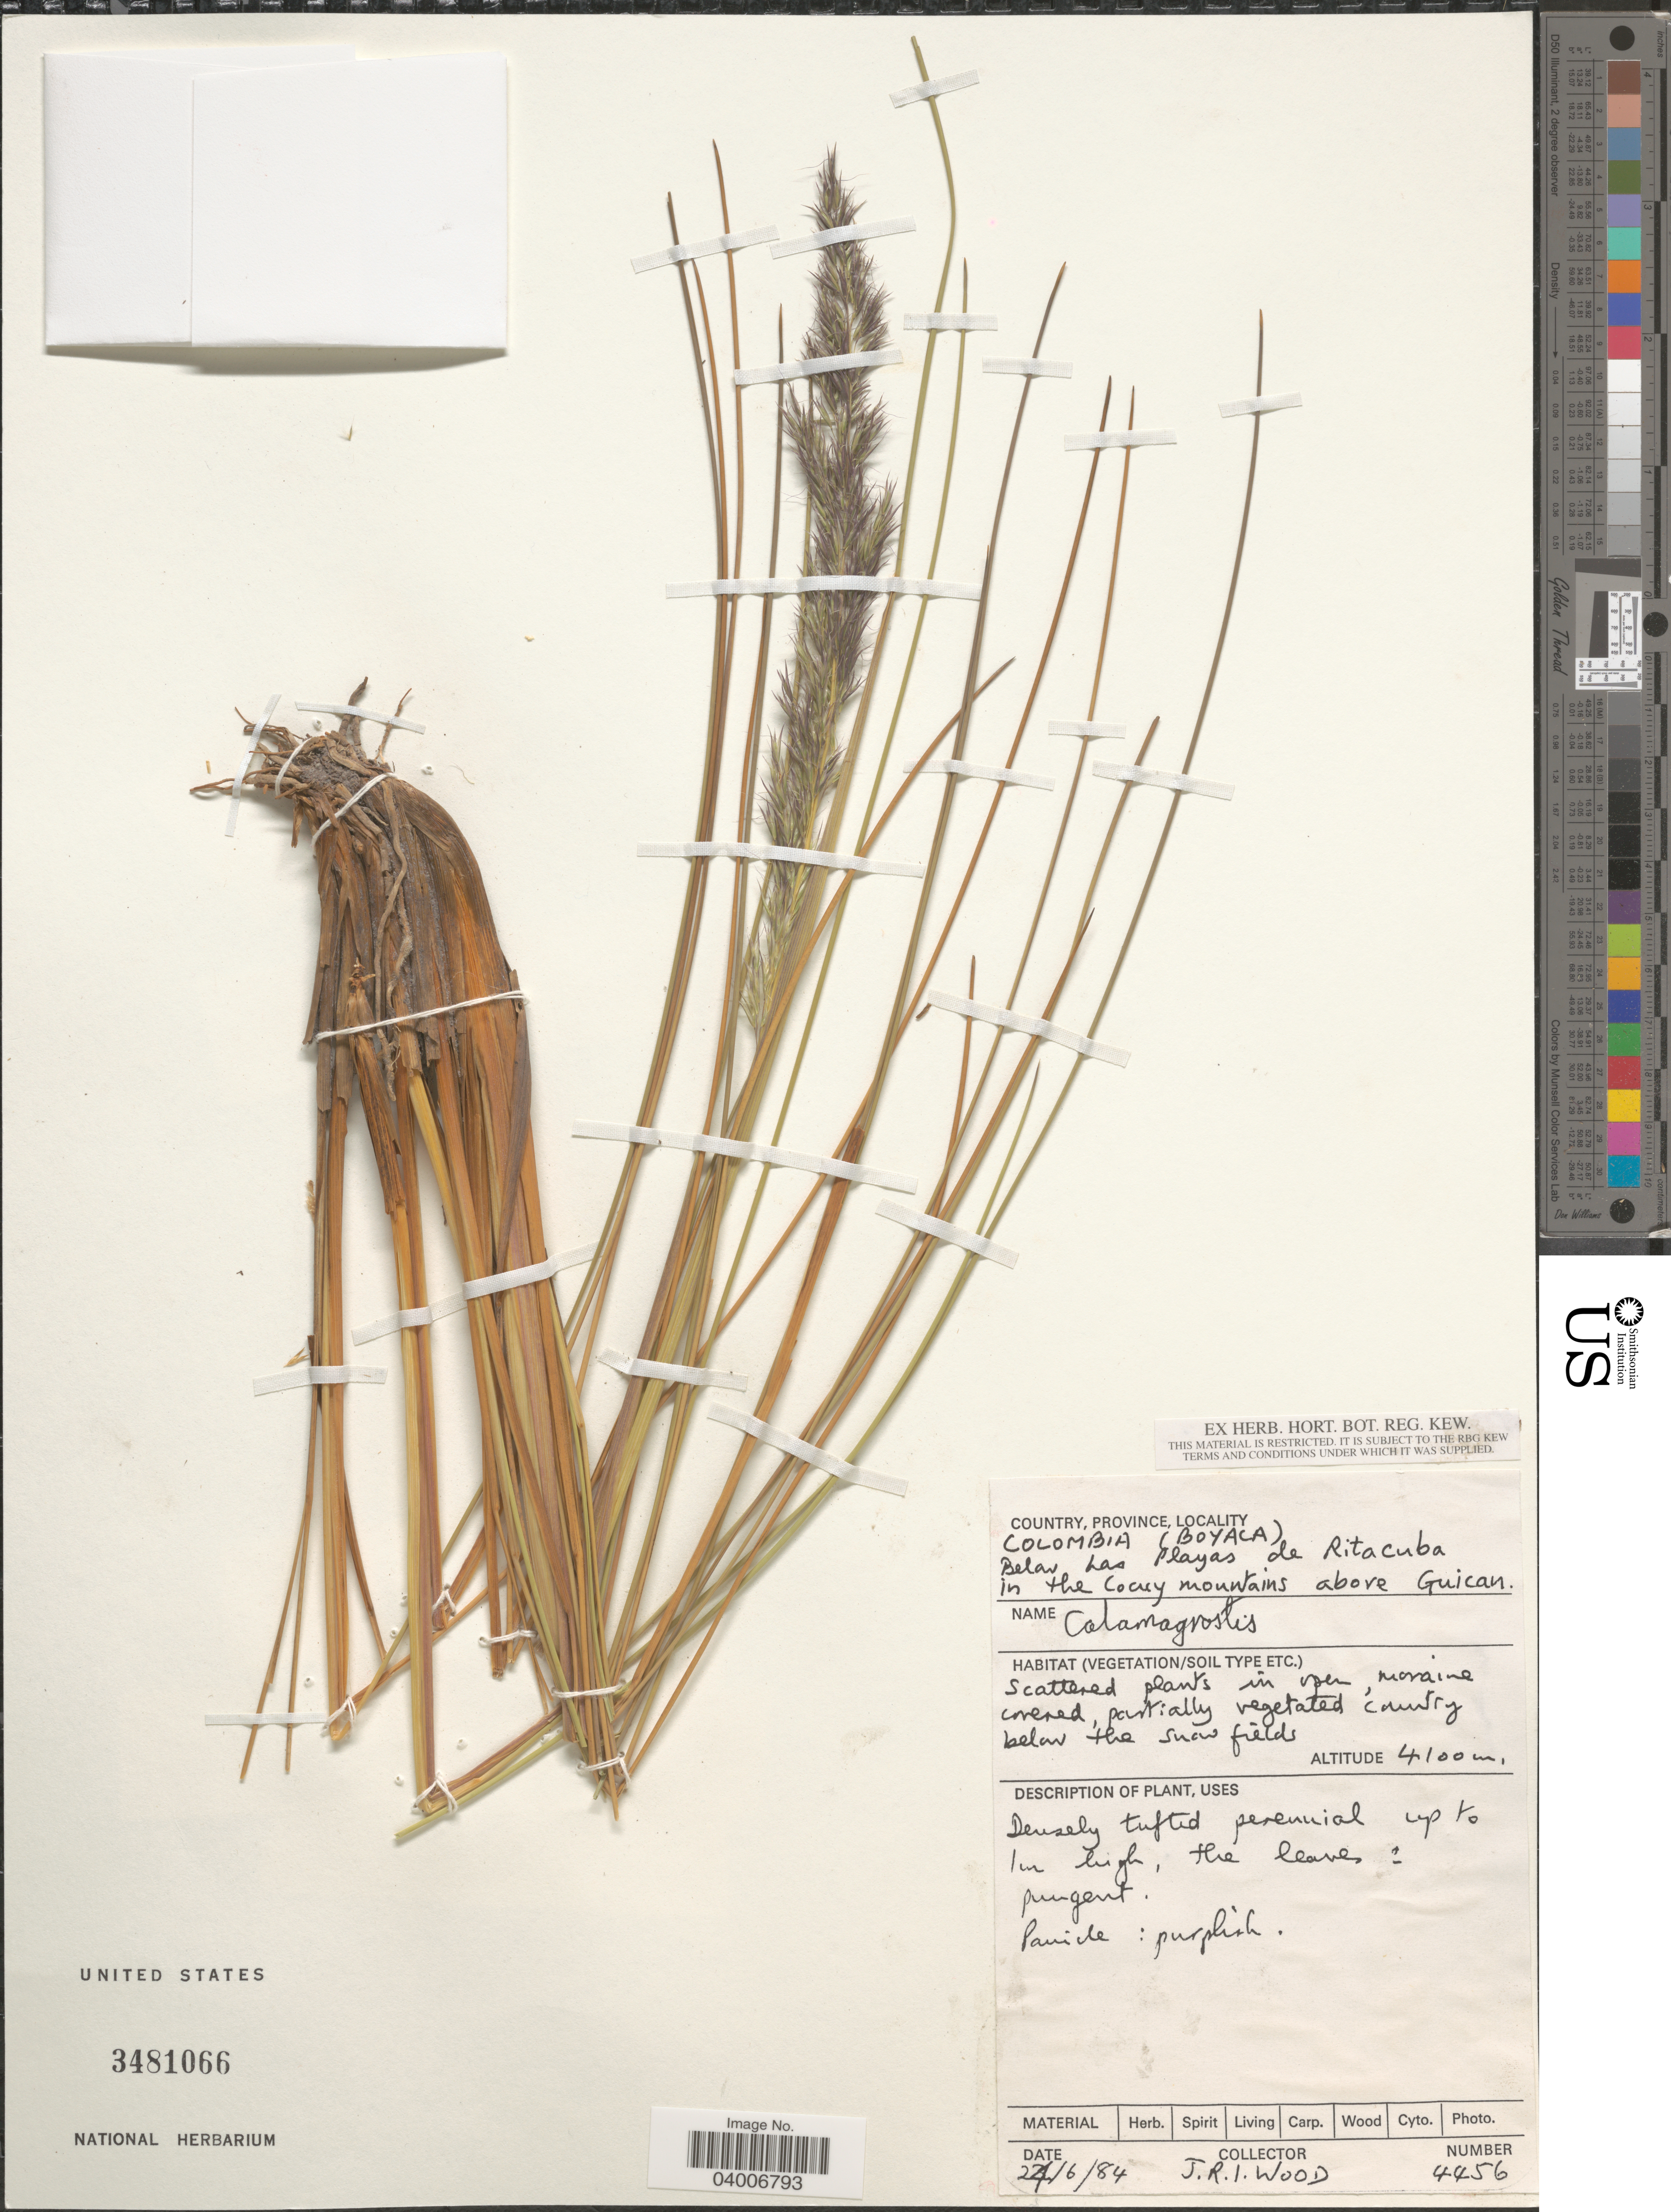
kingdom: Plantae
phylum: Tracheophyta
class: Liliopsida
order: Poales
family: Poaceae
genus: Cinnagrostis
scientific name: Cinnagrostis sp.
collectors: J. R. I. Wood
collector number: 4456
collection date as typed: Transcribed d/m/y: 24/6/84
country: Colombia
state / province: Boyacá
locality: Below Las Playas de Ritacuba in the Cocuy mountains above Guican. Partially vegetated country below the snow fields.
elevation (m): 4100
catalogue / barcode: US 3481066